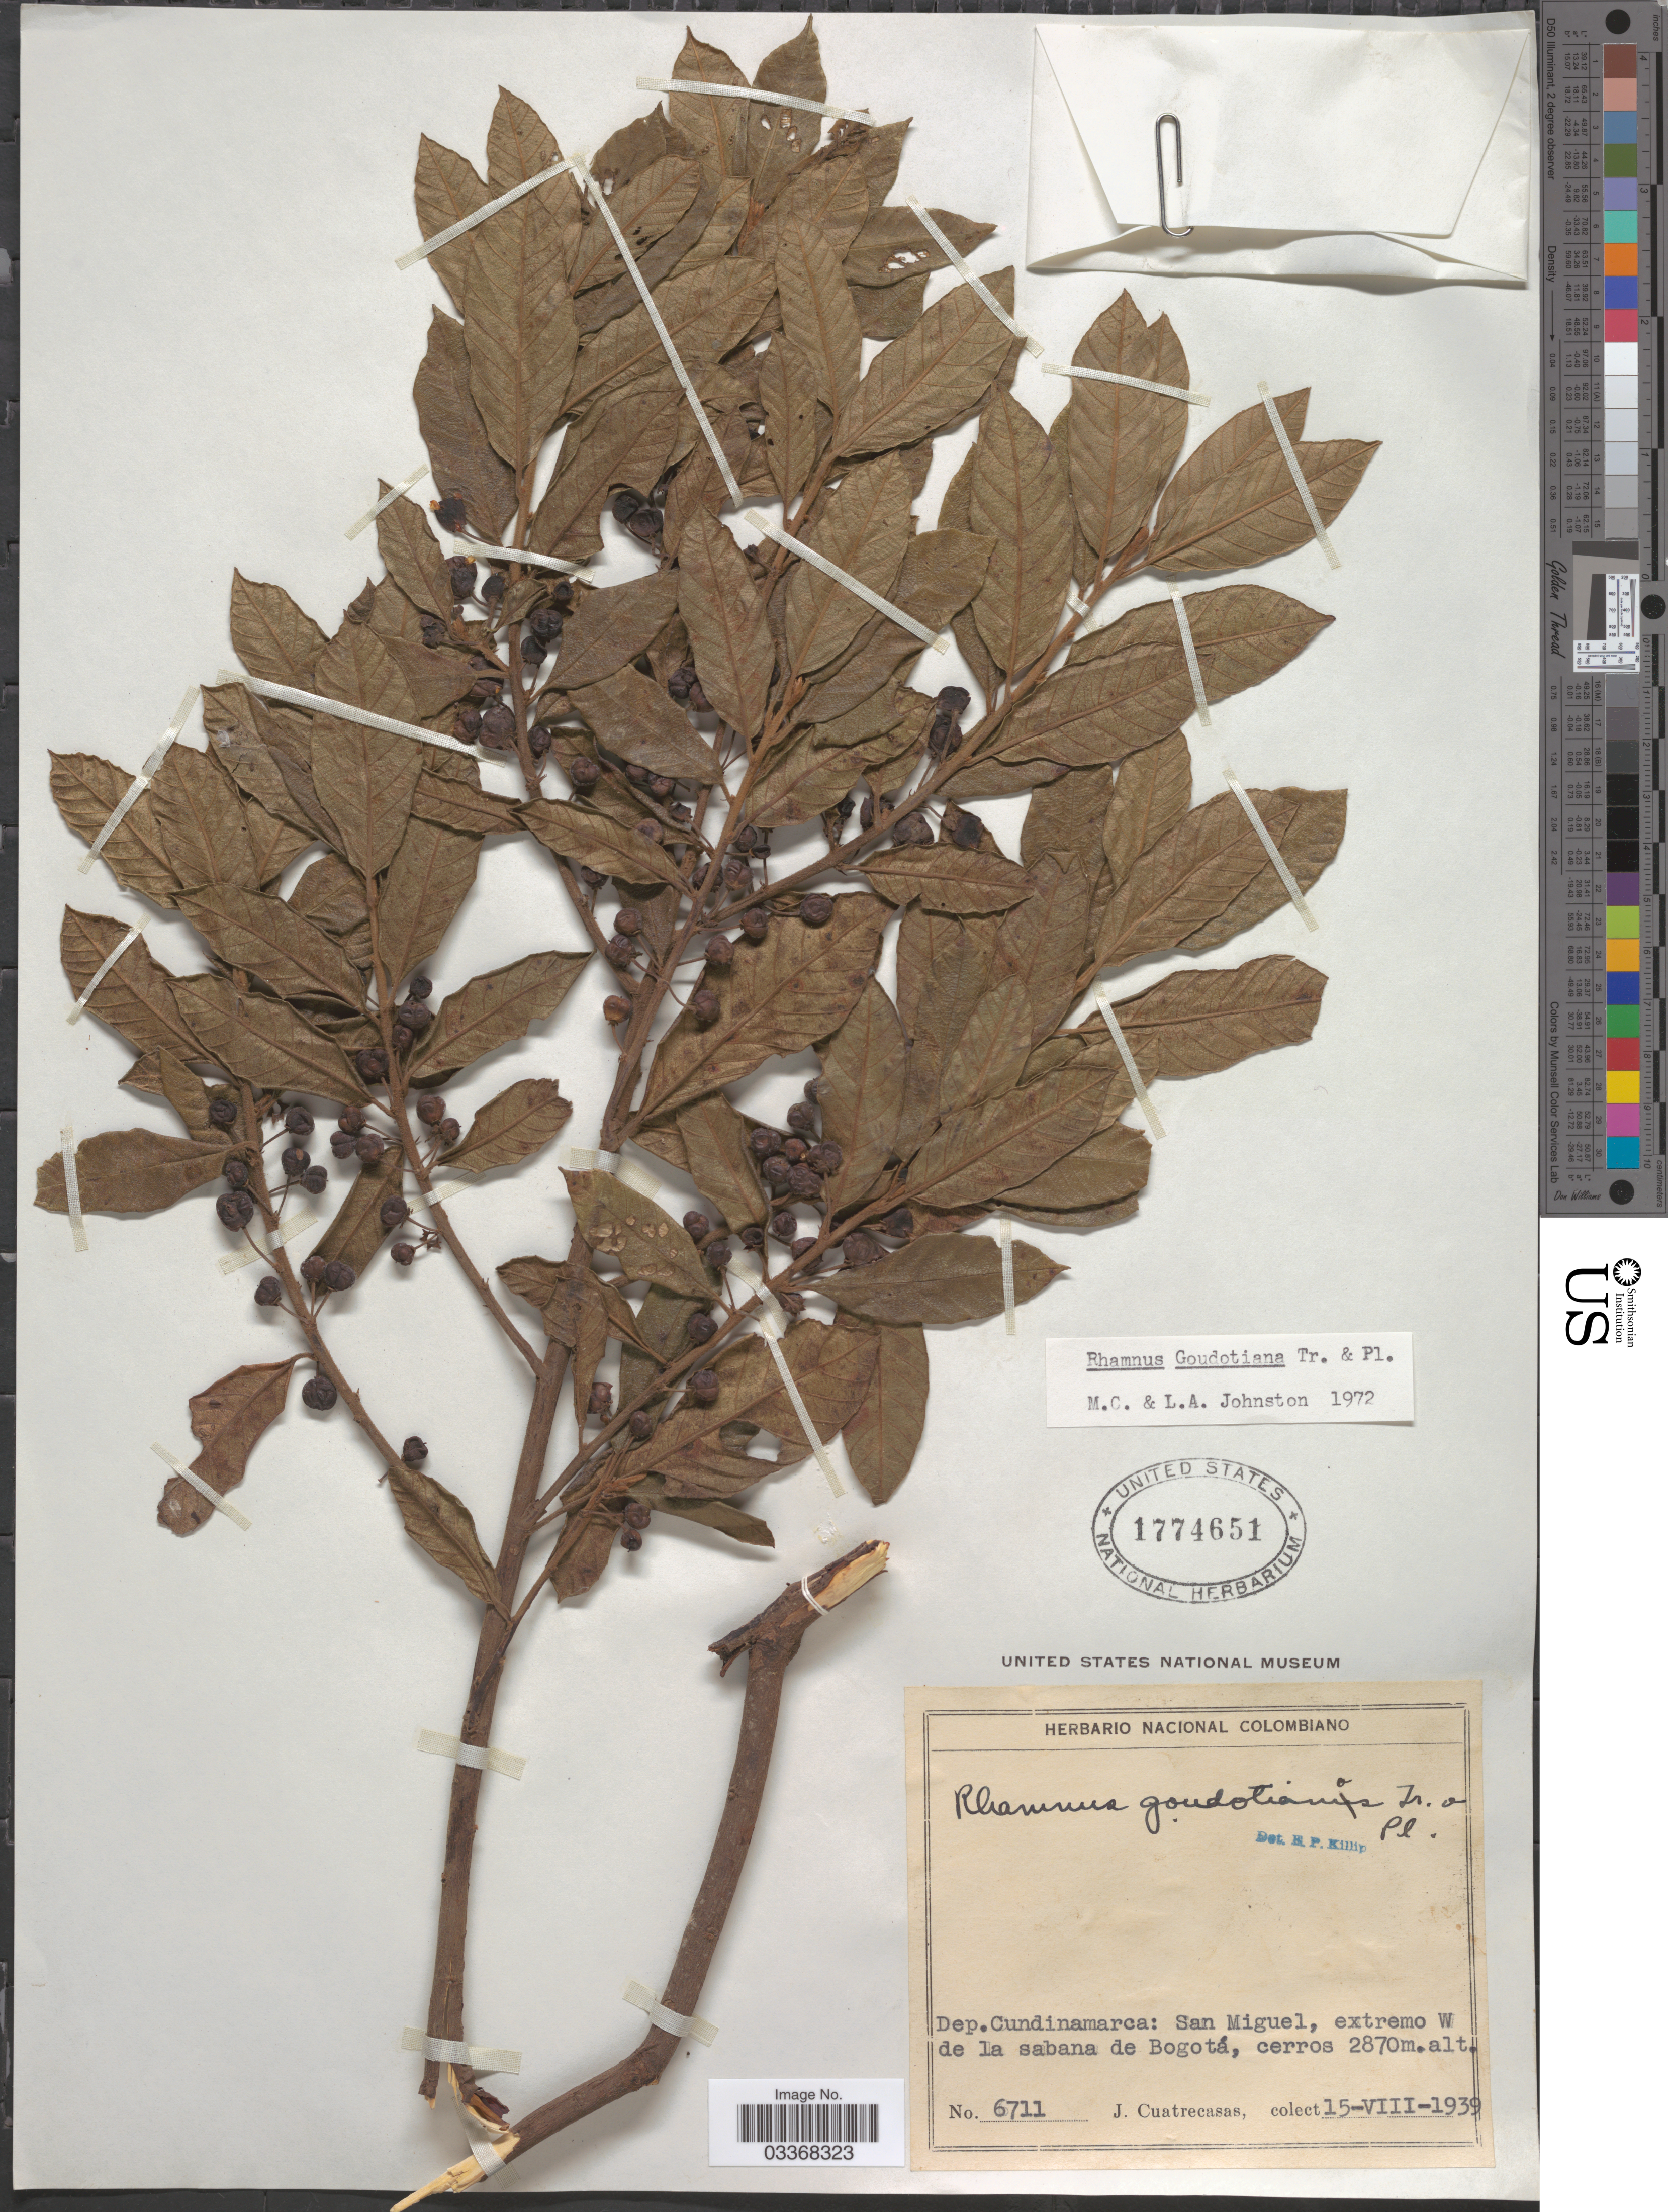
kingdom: Plantae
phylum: Tracheophyta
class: Magnoliopsida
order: Rosales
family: Rhamnaceae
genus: Frangula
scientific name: Frangula goudotiana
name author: (Triana & Planch.) Grubov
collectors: J. Cuatrecasas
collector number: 6711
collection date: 1939-08-15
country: Colombia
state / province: Cundinamarca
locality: Dep. Cundinamarca: San Miguel, extremo W de la sabana de Bogotá.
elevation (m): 2870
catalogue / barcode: US 1774651